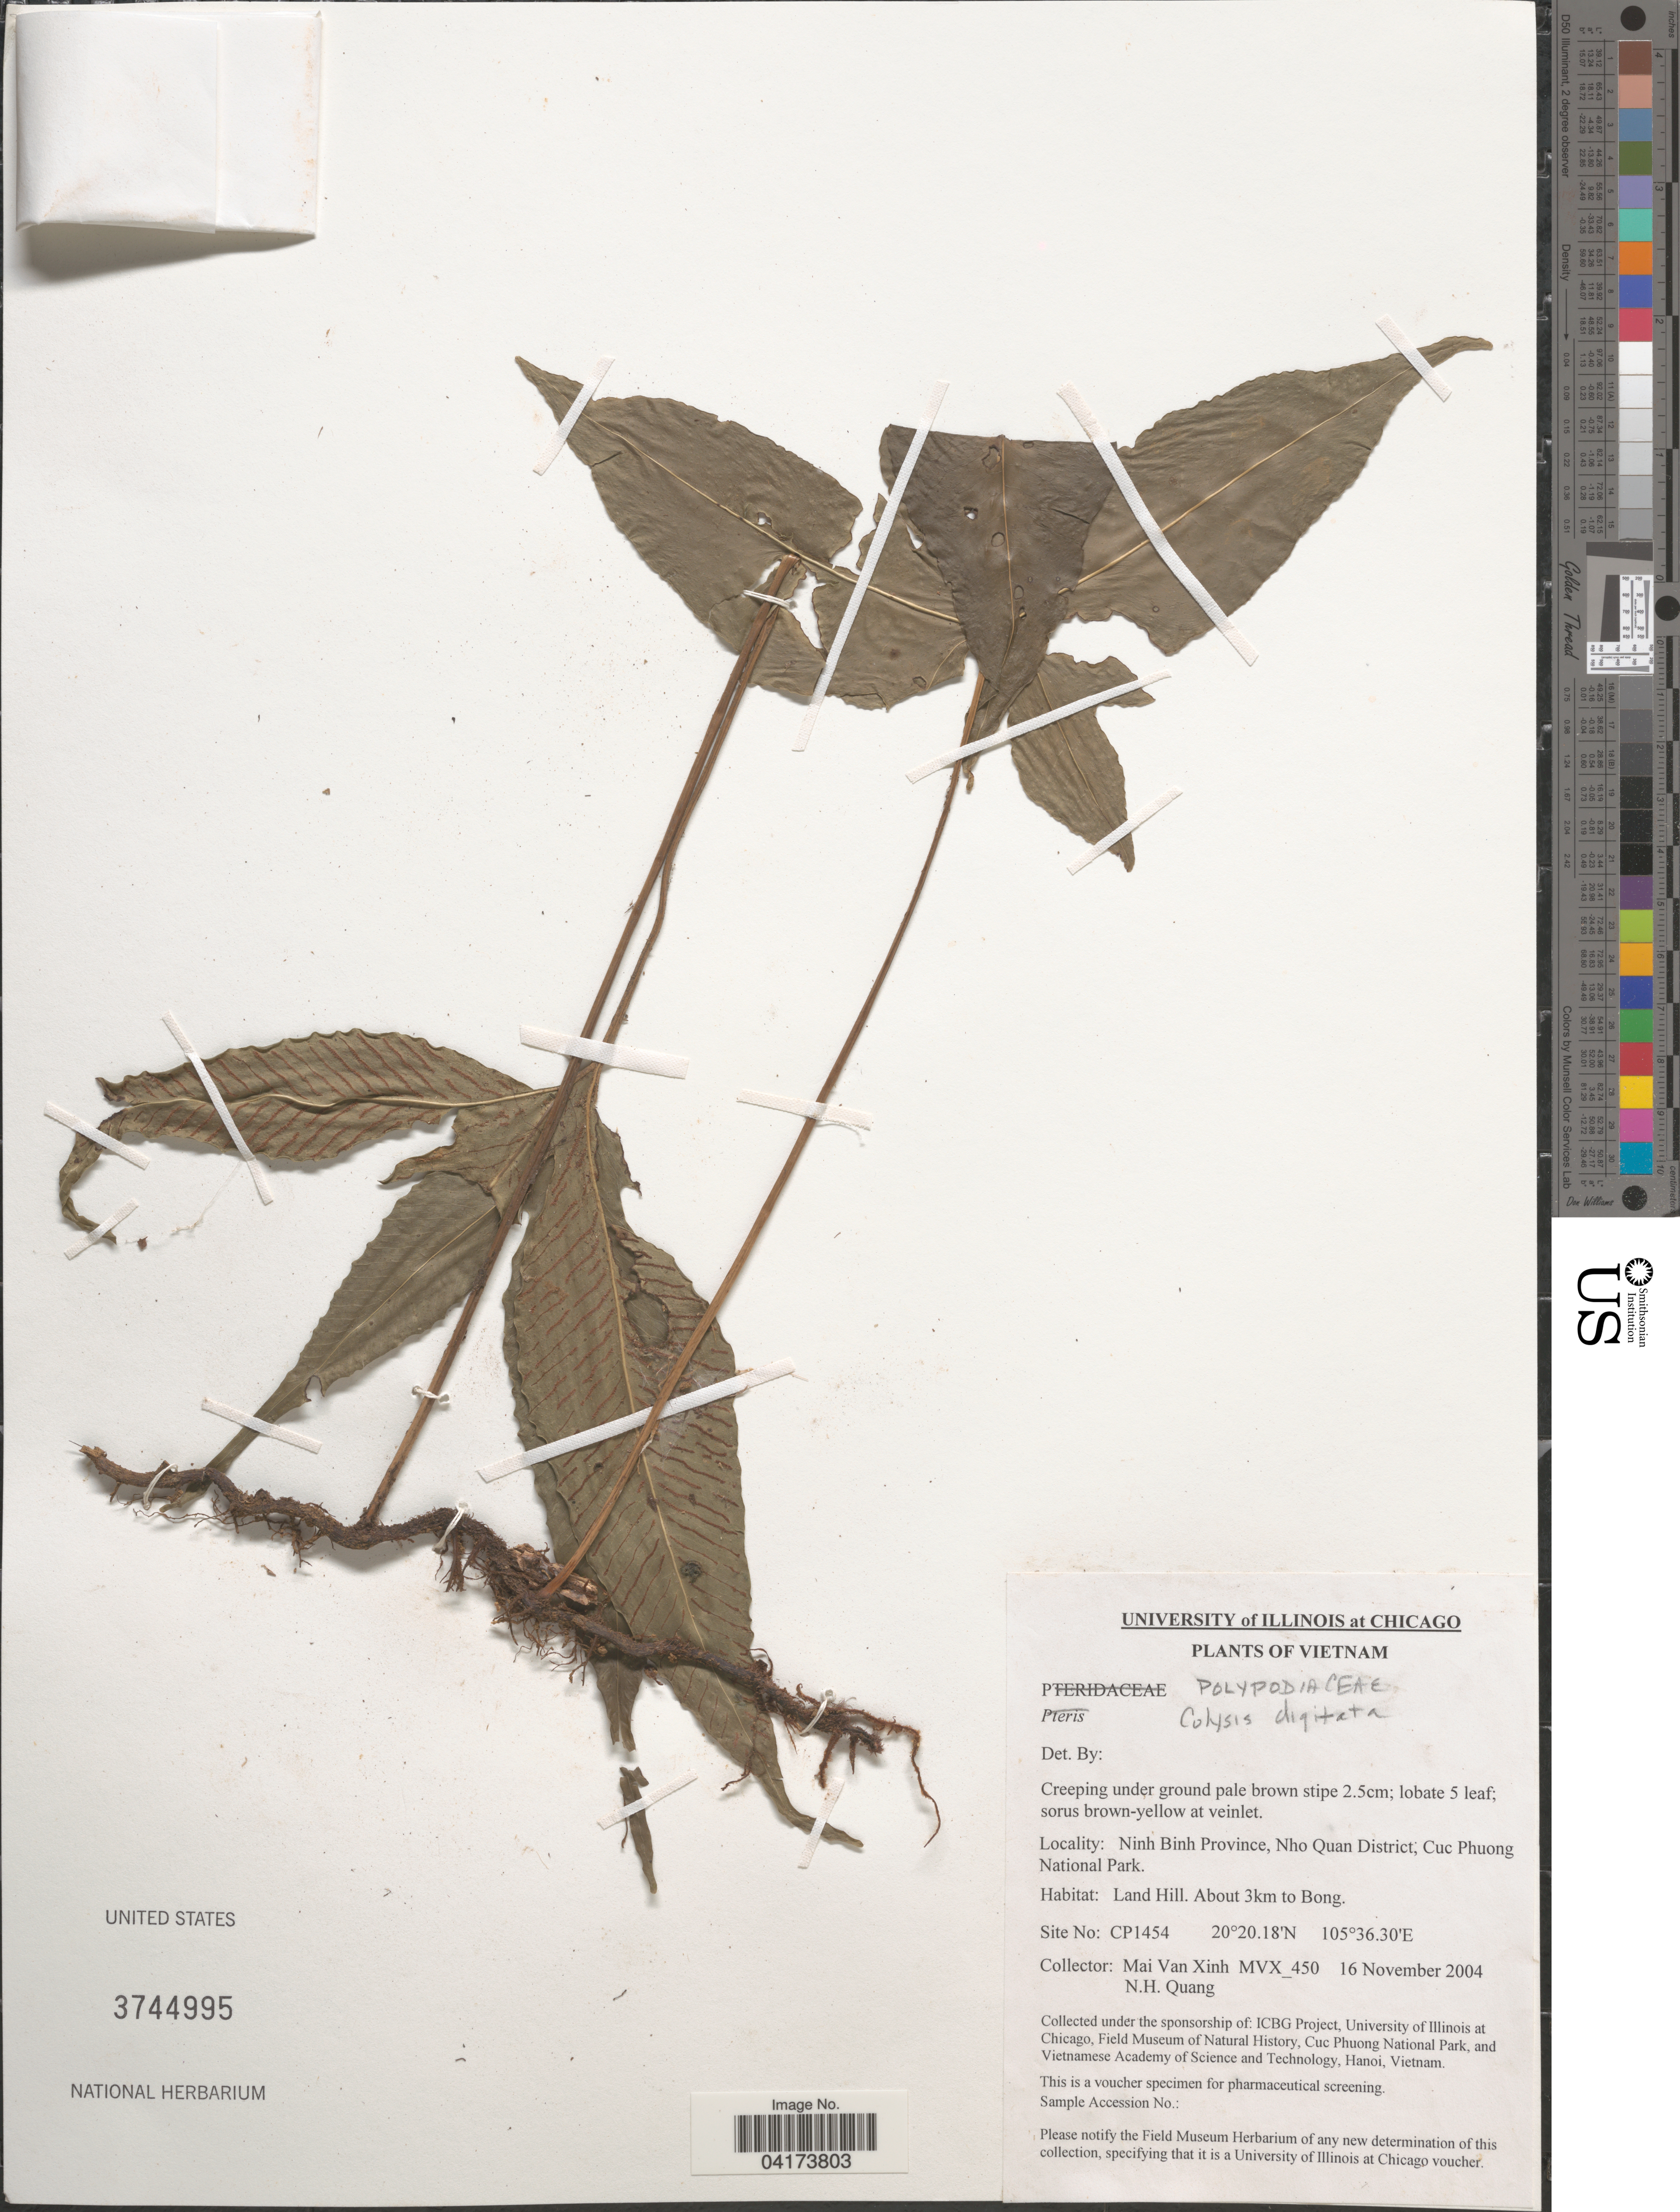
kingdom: Plantae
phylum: Tracheophyta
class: Polypodiopsida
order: Polypodiales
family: Polypodiaceae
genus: Colysis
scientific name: Colysis digitata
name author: Ching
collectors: M. Van Xinh & N. Quang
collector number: MVX_450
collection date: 2004-11-16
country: Vietnam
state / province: Ninh Binh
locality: Nho Quan District, Cuc Phuong National Park. Land Hill. About 3km from Bong. Site No: CP1454.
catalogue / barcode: US 3744995